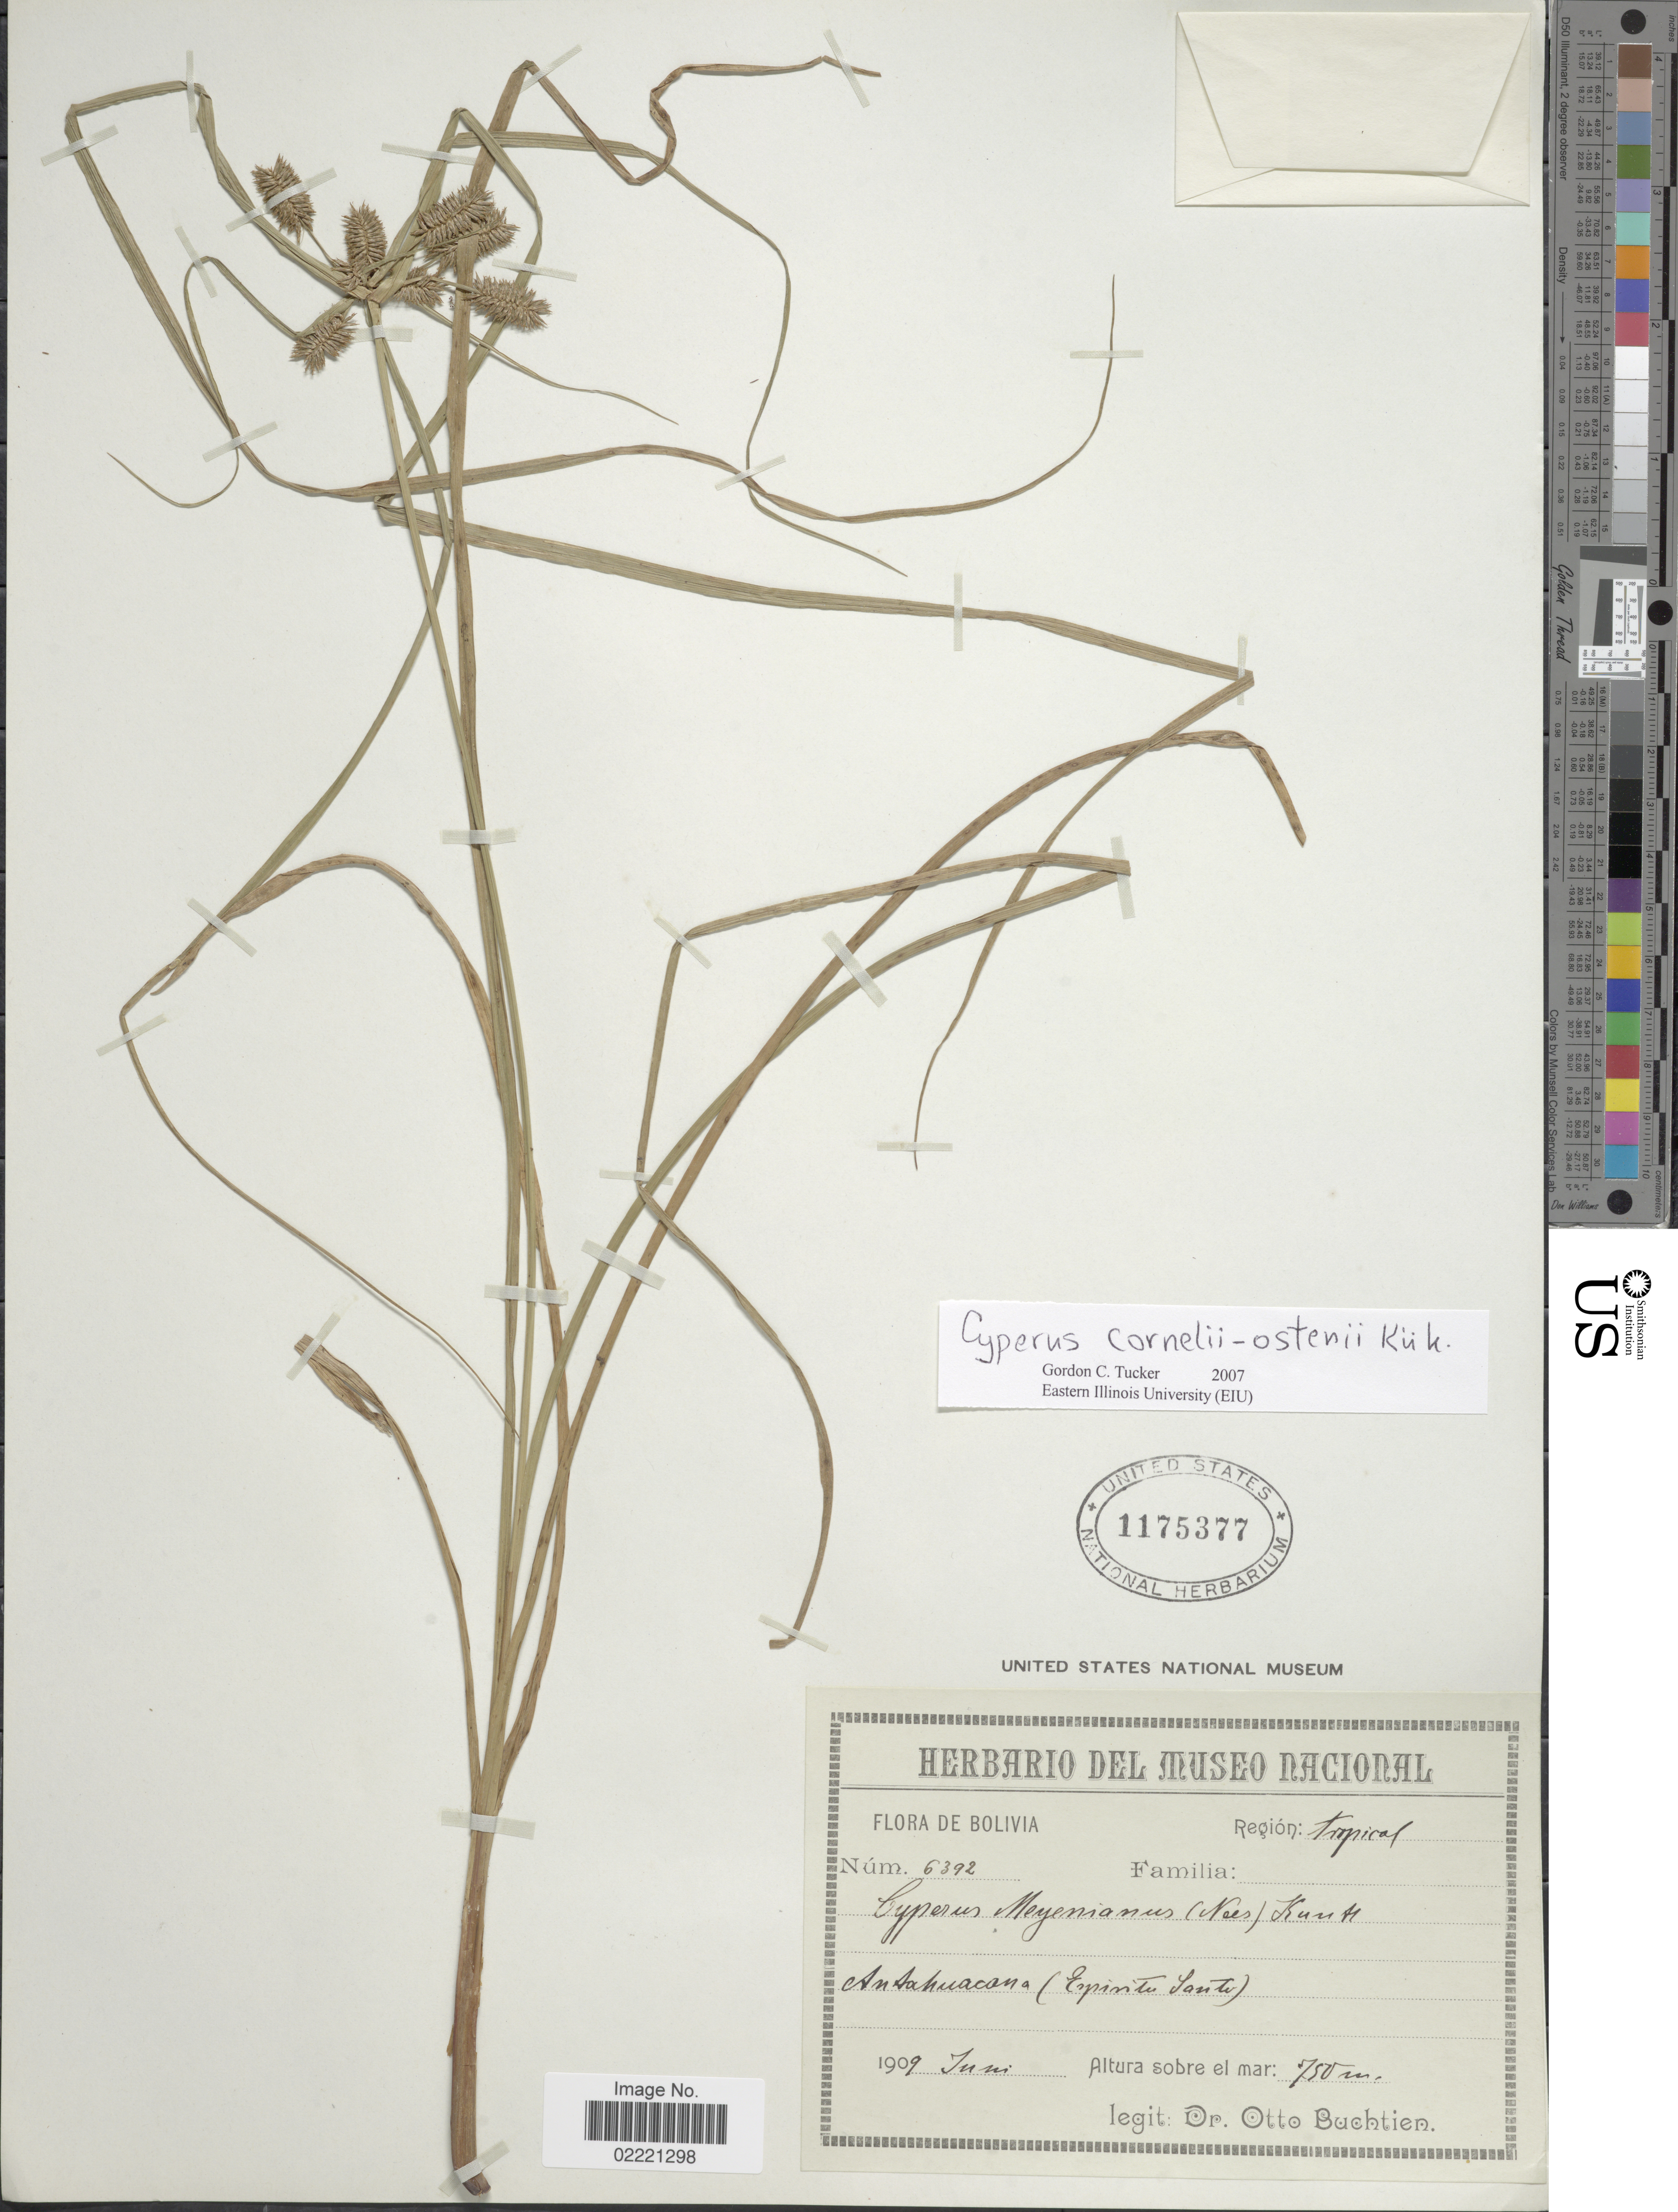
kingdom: Plantae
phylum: Tracheophyta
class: Liliopsida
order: Poales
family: Cyperaceae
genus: Cyperus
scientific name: Cyperus cornelii-ostenii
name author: Kük.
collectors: O. Buchtien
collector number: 6392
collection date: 1909-06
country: Bolivia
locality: Region: tropical, Antahuacana (Espiritu Santo)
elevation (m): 750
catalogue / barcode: US 1175377